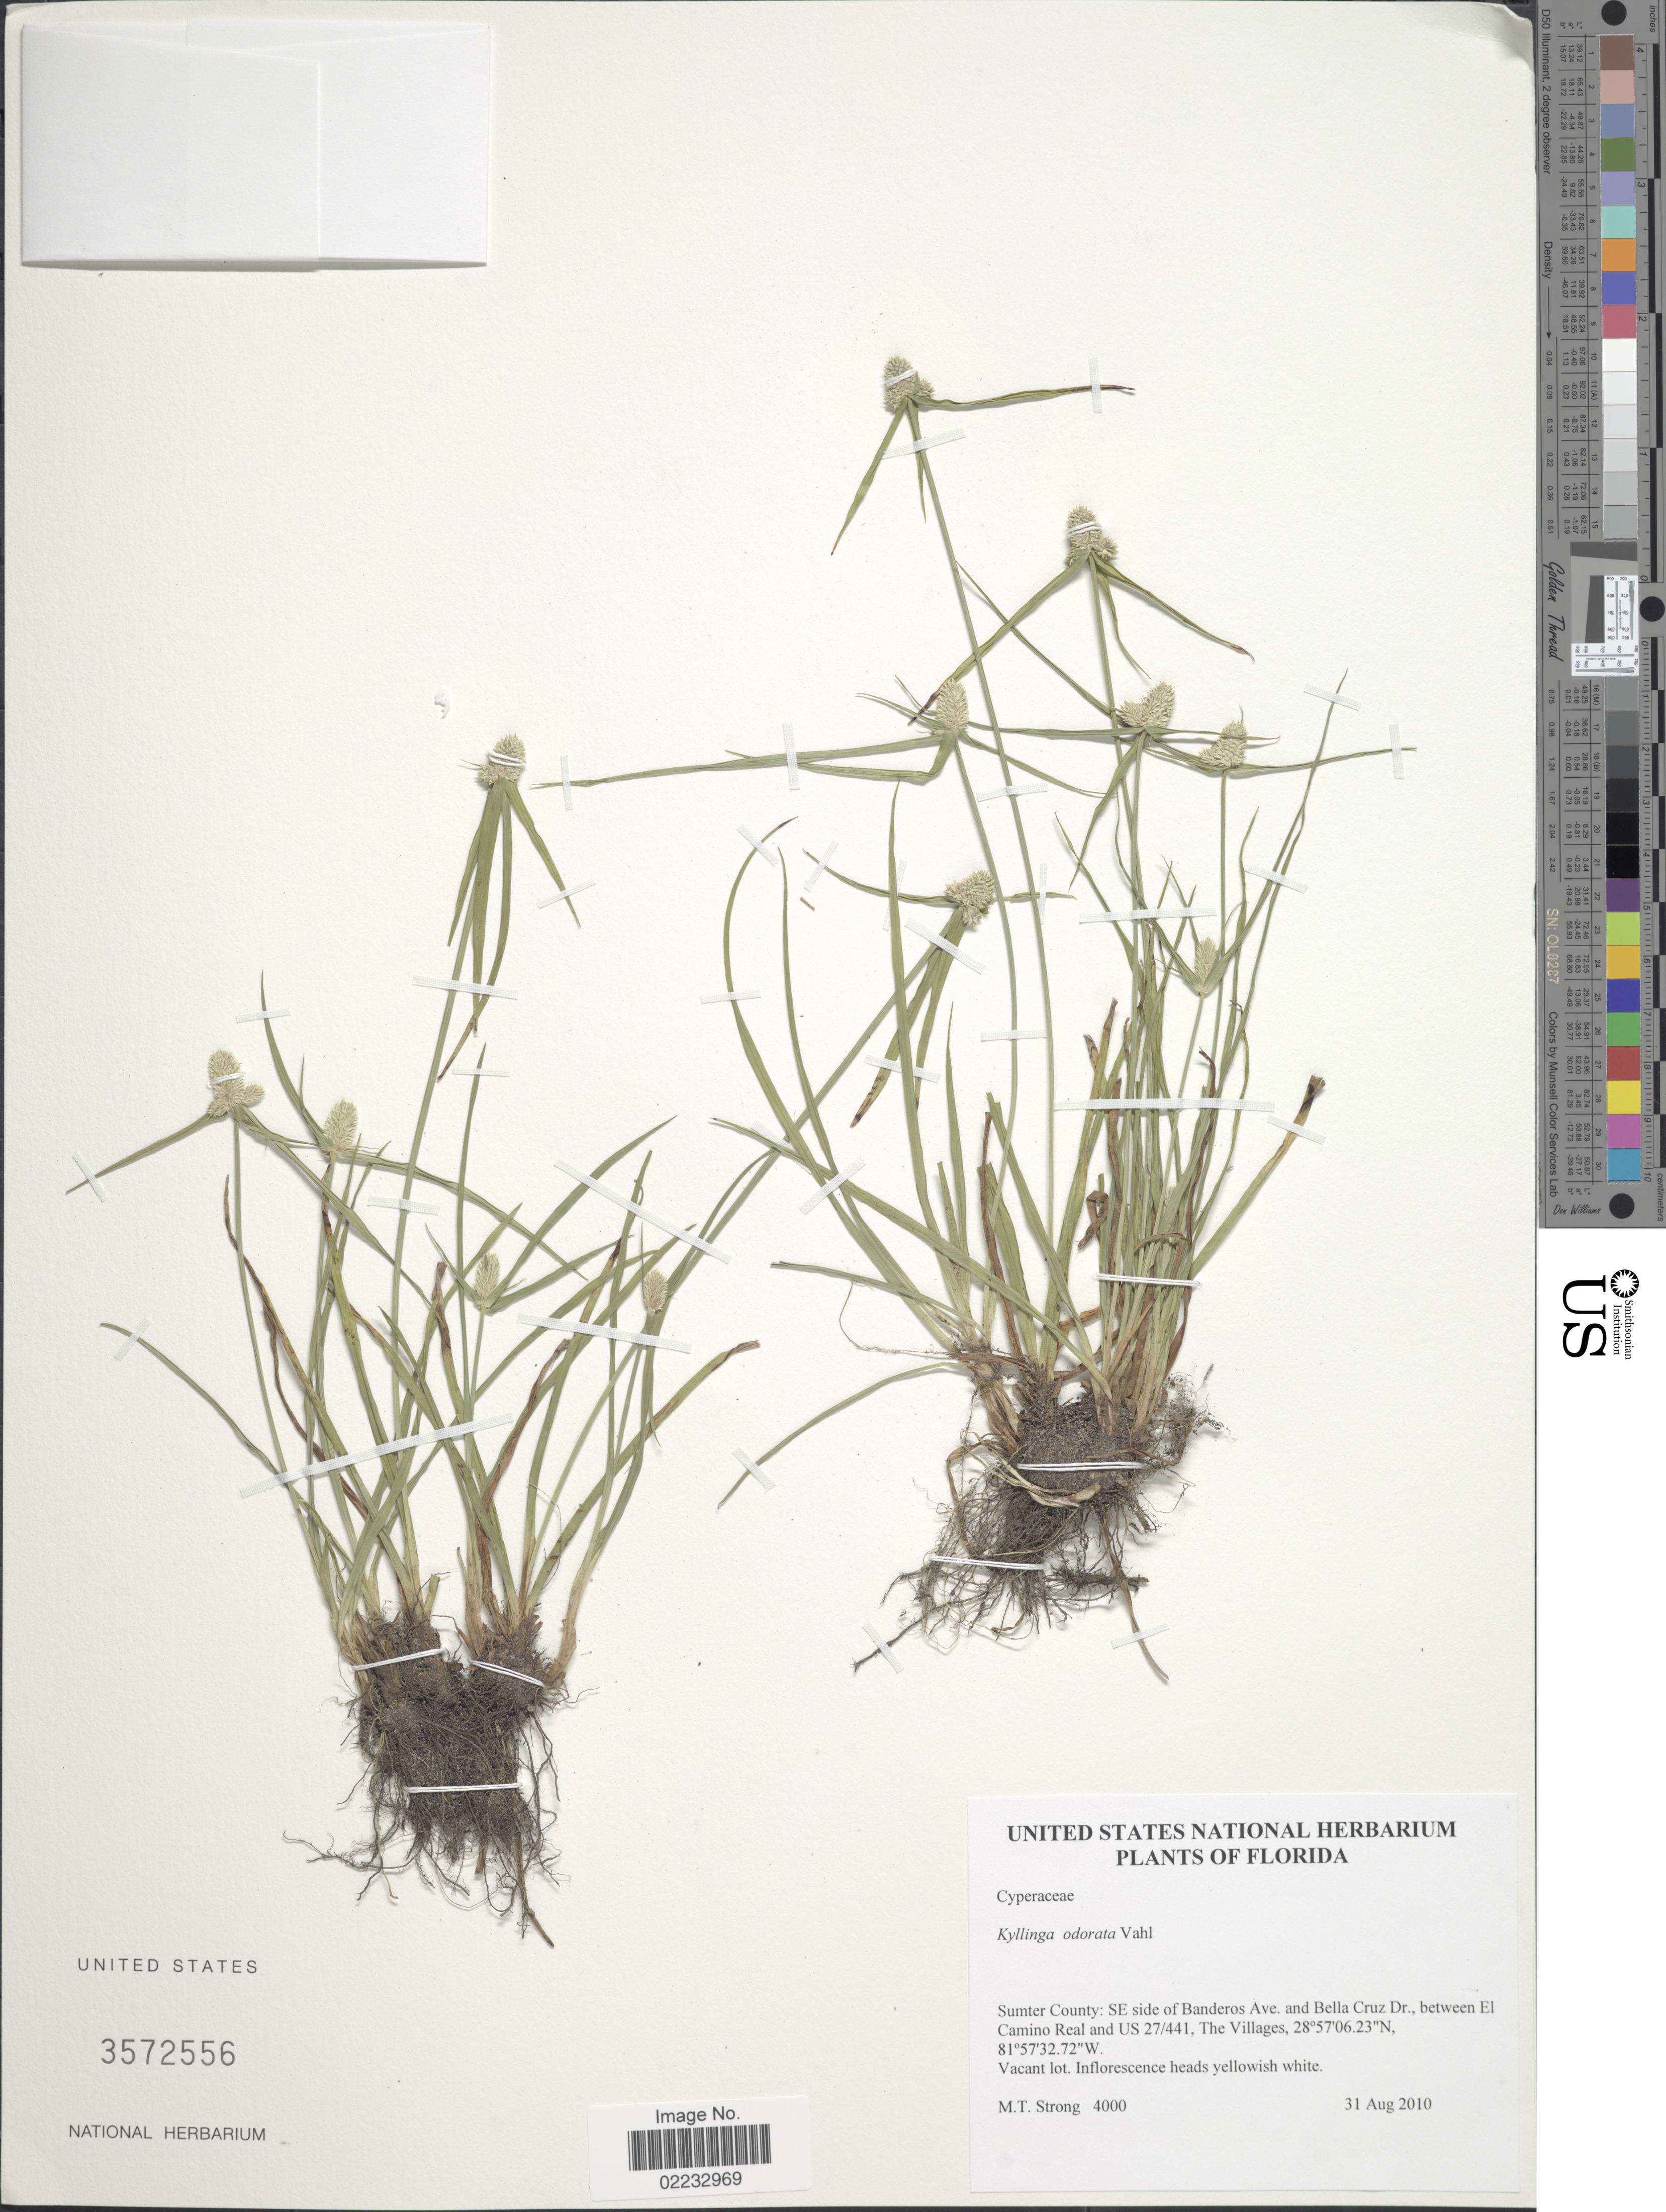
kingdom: Plantae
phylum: Tracheophyta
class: Liliopsida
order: Poales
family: Cyperaceae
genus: Cyperus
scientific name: Cyperus sesquiflorus subsp. sesquiflorus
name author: (Torr.) Mattf. & Kük.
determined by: Strong, M. T., (US), Smithsonian Institution - National Museum of Natural History (UNITED STATES)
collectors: M. T. Strong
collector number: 4000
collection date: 2010-08-31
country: United States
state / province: Florida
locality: Sumter County: SE side of Banderos Ave, and Bella Cruz Dr., between El Camino Real and US 27/441, The Villages.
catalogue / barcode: US 3572556